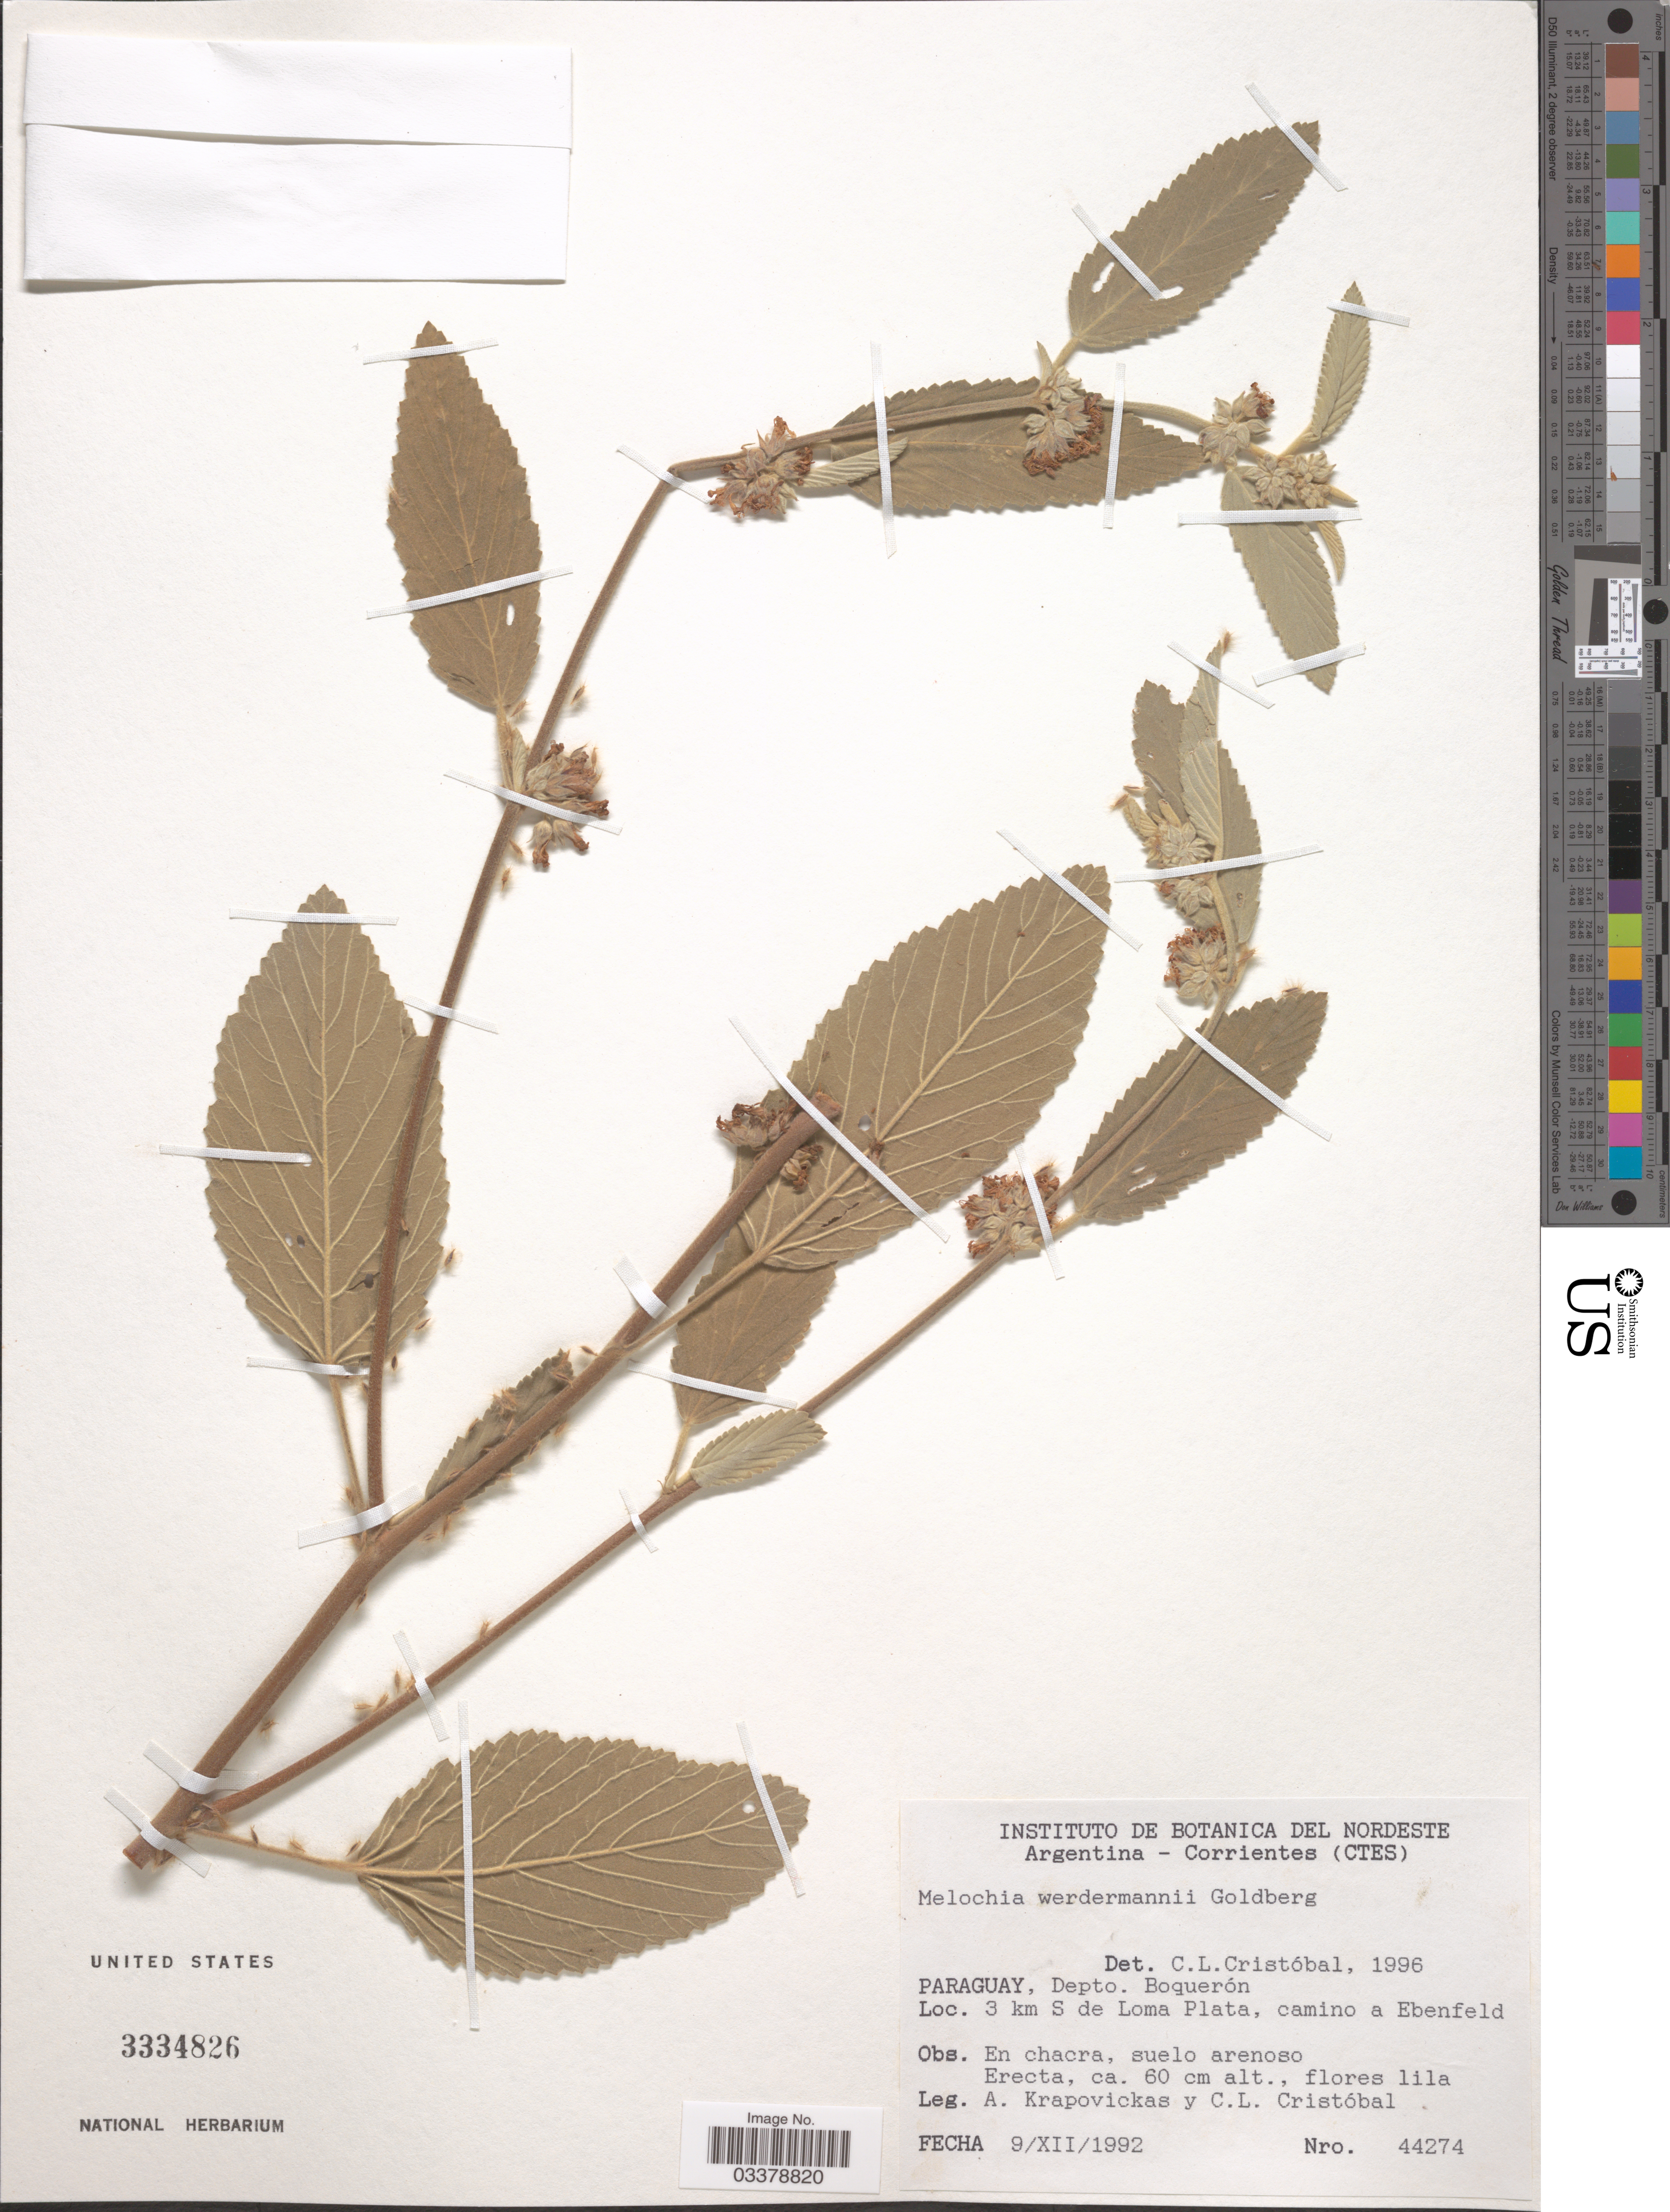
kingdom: Plantae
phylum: Tracheophyta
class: Magnoliopsida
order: Malvales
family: Malvaceae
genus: Melochia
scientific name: Melochia werdermannii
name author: Goldberg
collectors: A. Krapovickas & C. L. Cristóbal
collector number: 44274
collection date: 1992-12-09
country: Paraguay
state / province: Boqueron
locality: Depto. Boquerón, 3 km S de Loma Plata, camino a Ebenfeld.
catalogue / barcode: US 3334826